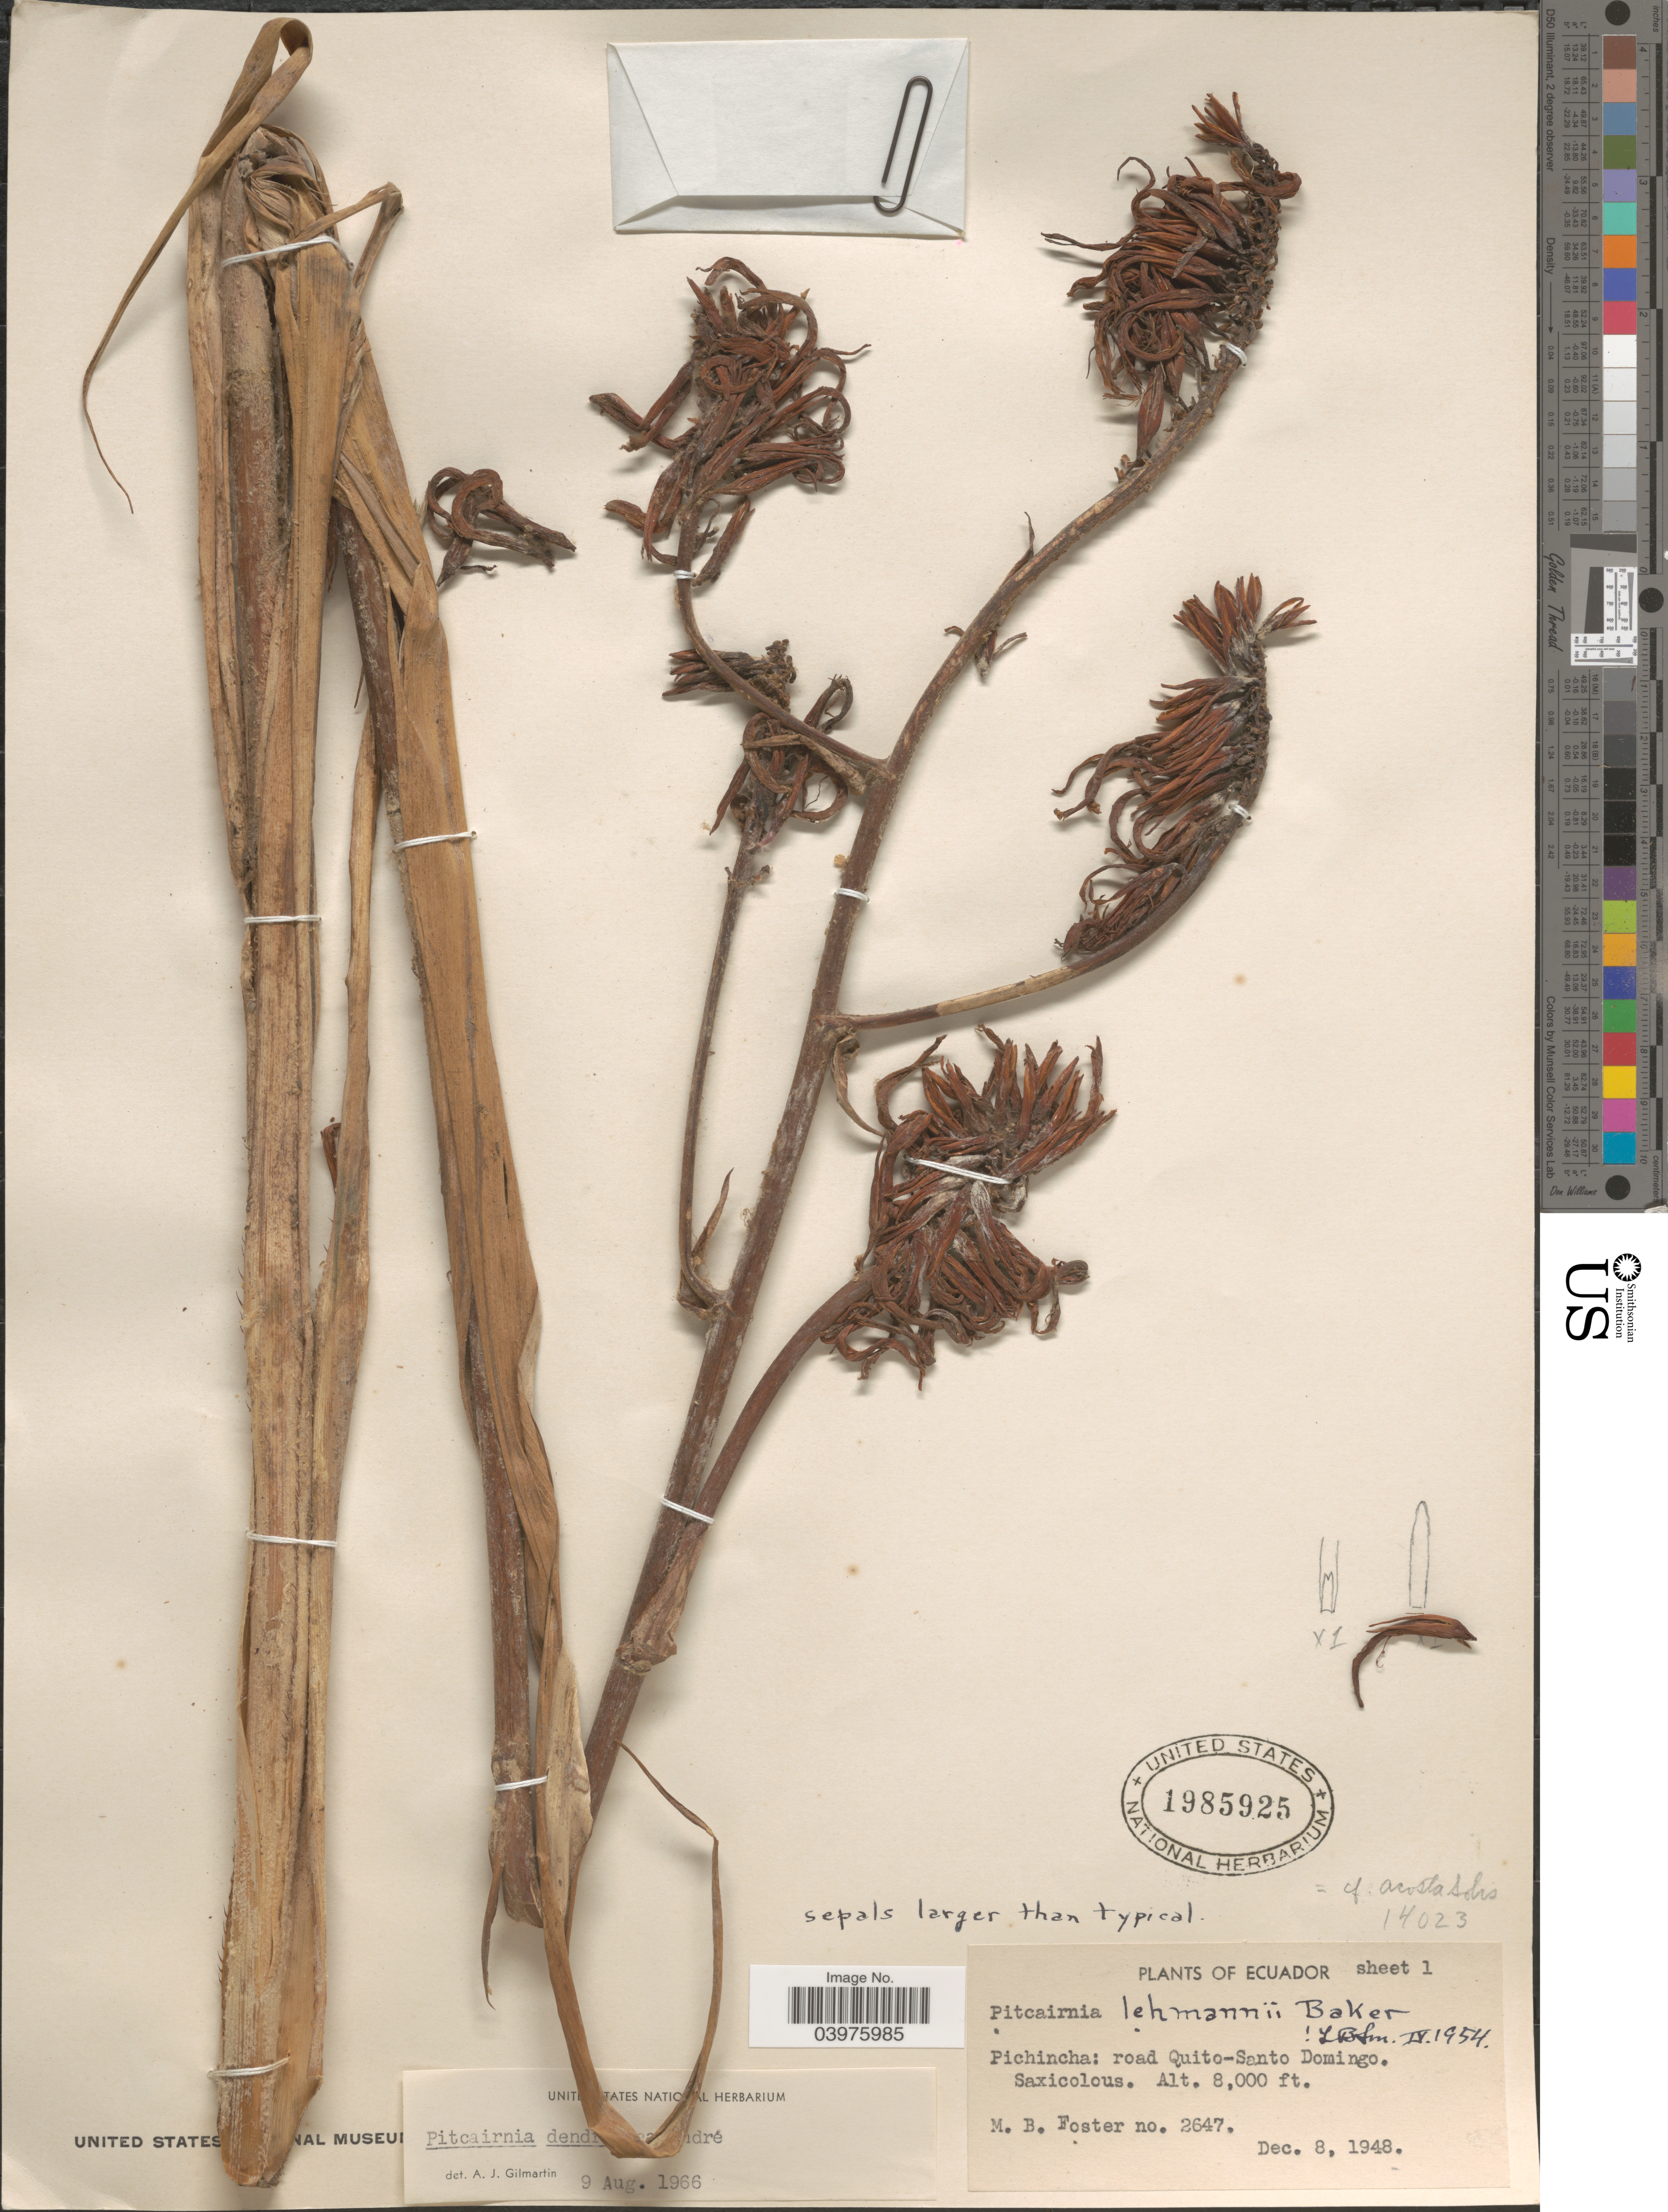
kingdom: Plantae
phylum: Tracheophyta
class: Liliopsida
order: Poales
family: Bromeliaceae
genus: Pitcairnia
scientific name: Pitcairnia dendroidea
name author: André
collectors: M. B. Foster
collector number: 2647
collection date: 1948-12-08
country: Ecuador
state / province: Pichincha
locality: Road Quito-Santo Domingo. Saxicolous.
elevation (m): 2438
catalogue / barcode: US 1985925